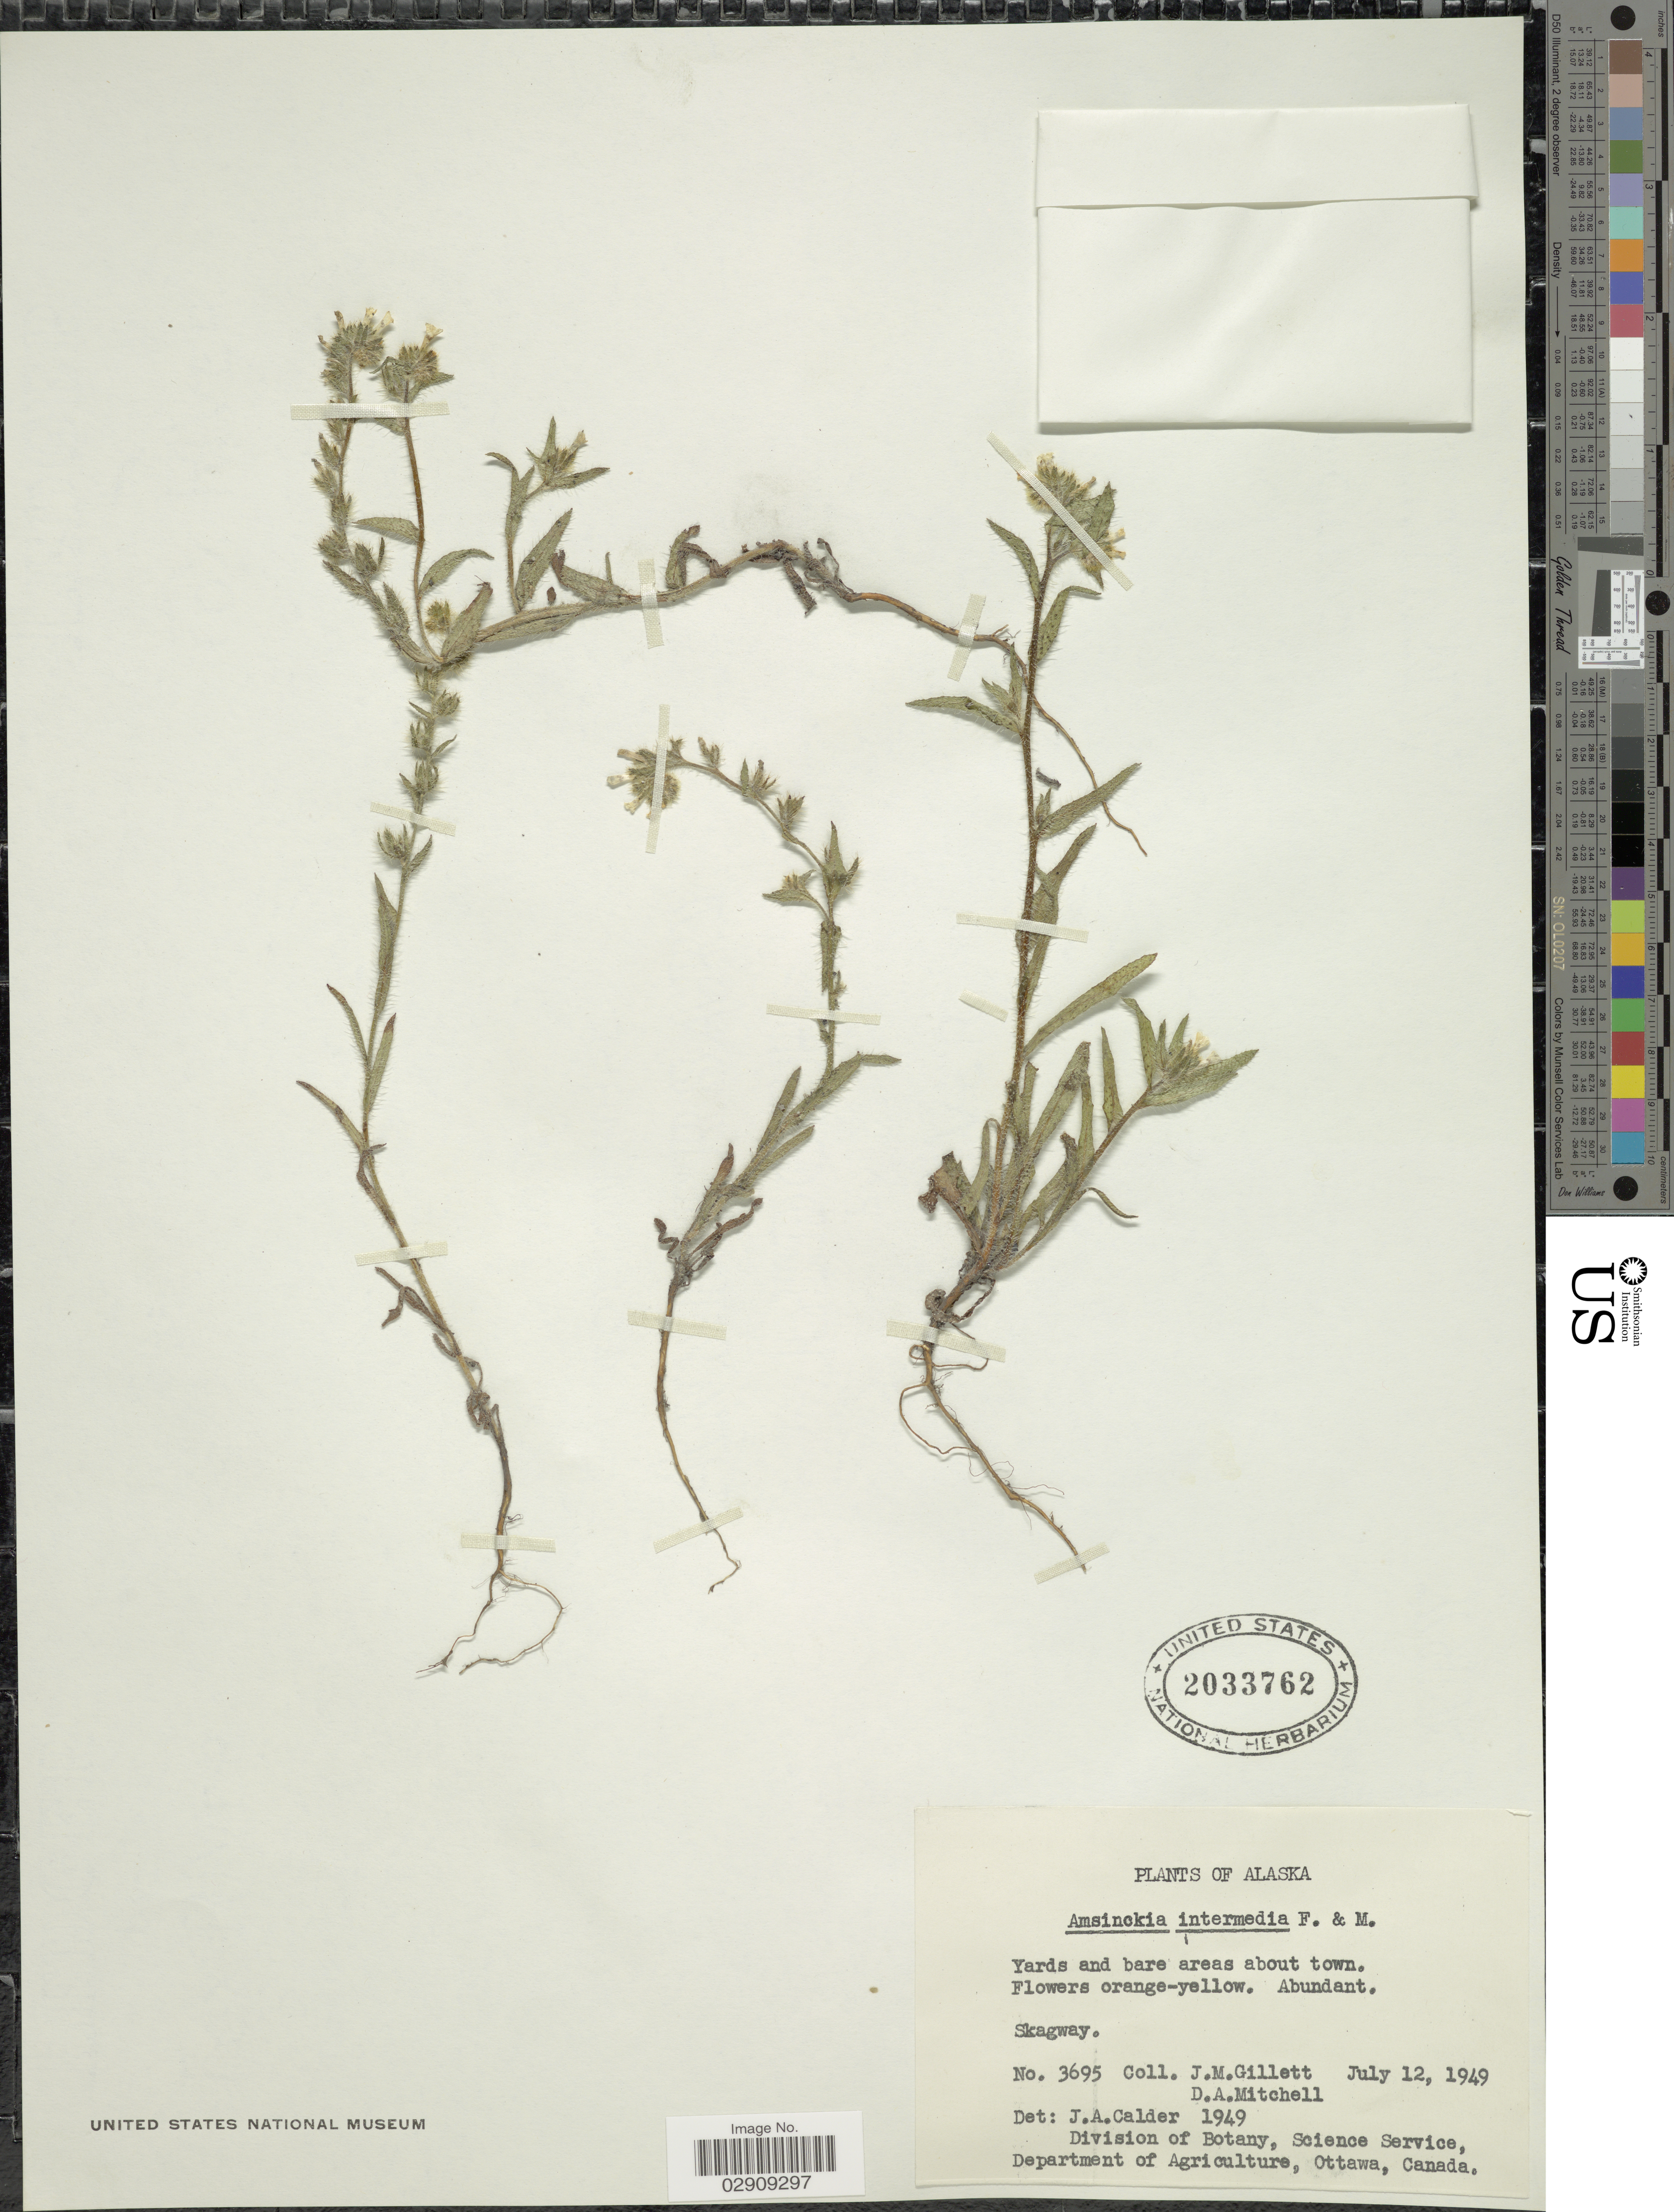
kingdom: Plantae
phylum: Tracheophyta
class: Magnoliopsida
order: Boraginales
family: Boraginaceae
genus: Amsinckia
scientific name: Amsinckia menziesii var. intermedia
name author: (Fisch. & C.A. Mey.) Ganders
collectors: J. M. Gillett & D. Mitchell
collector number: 3695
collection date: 1949-07-12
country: United States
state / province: Alaska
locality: Skagway.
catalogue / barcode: US 2033762